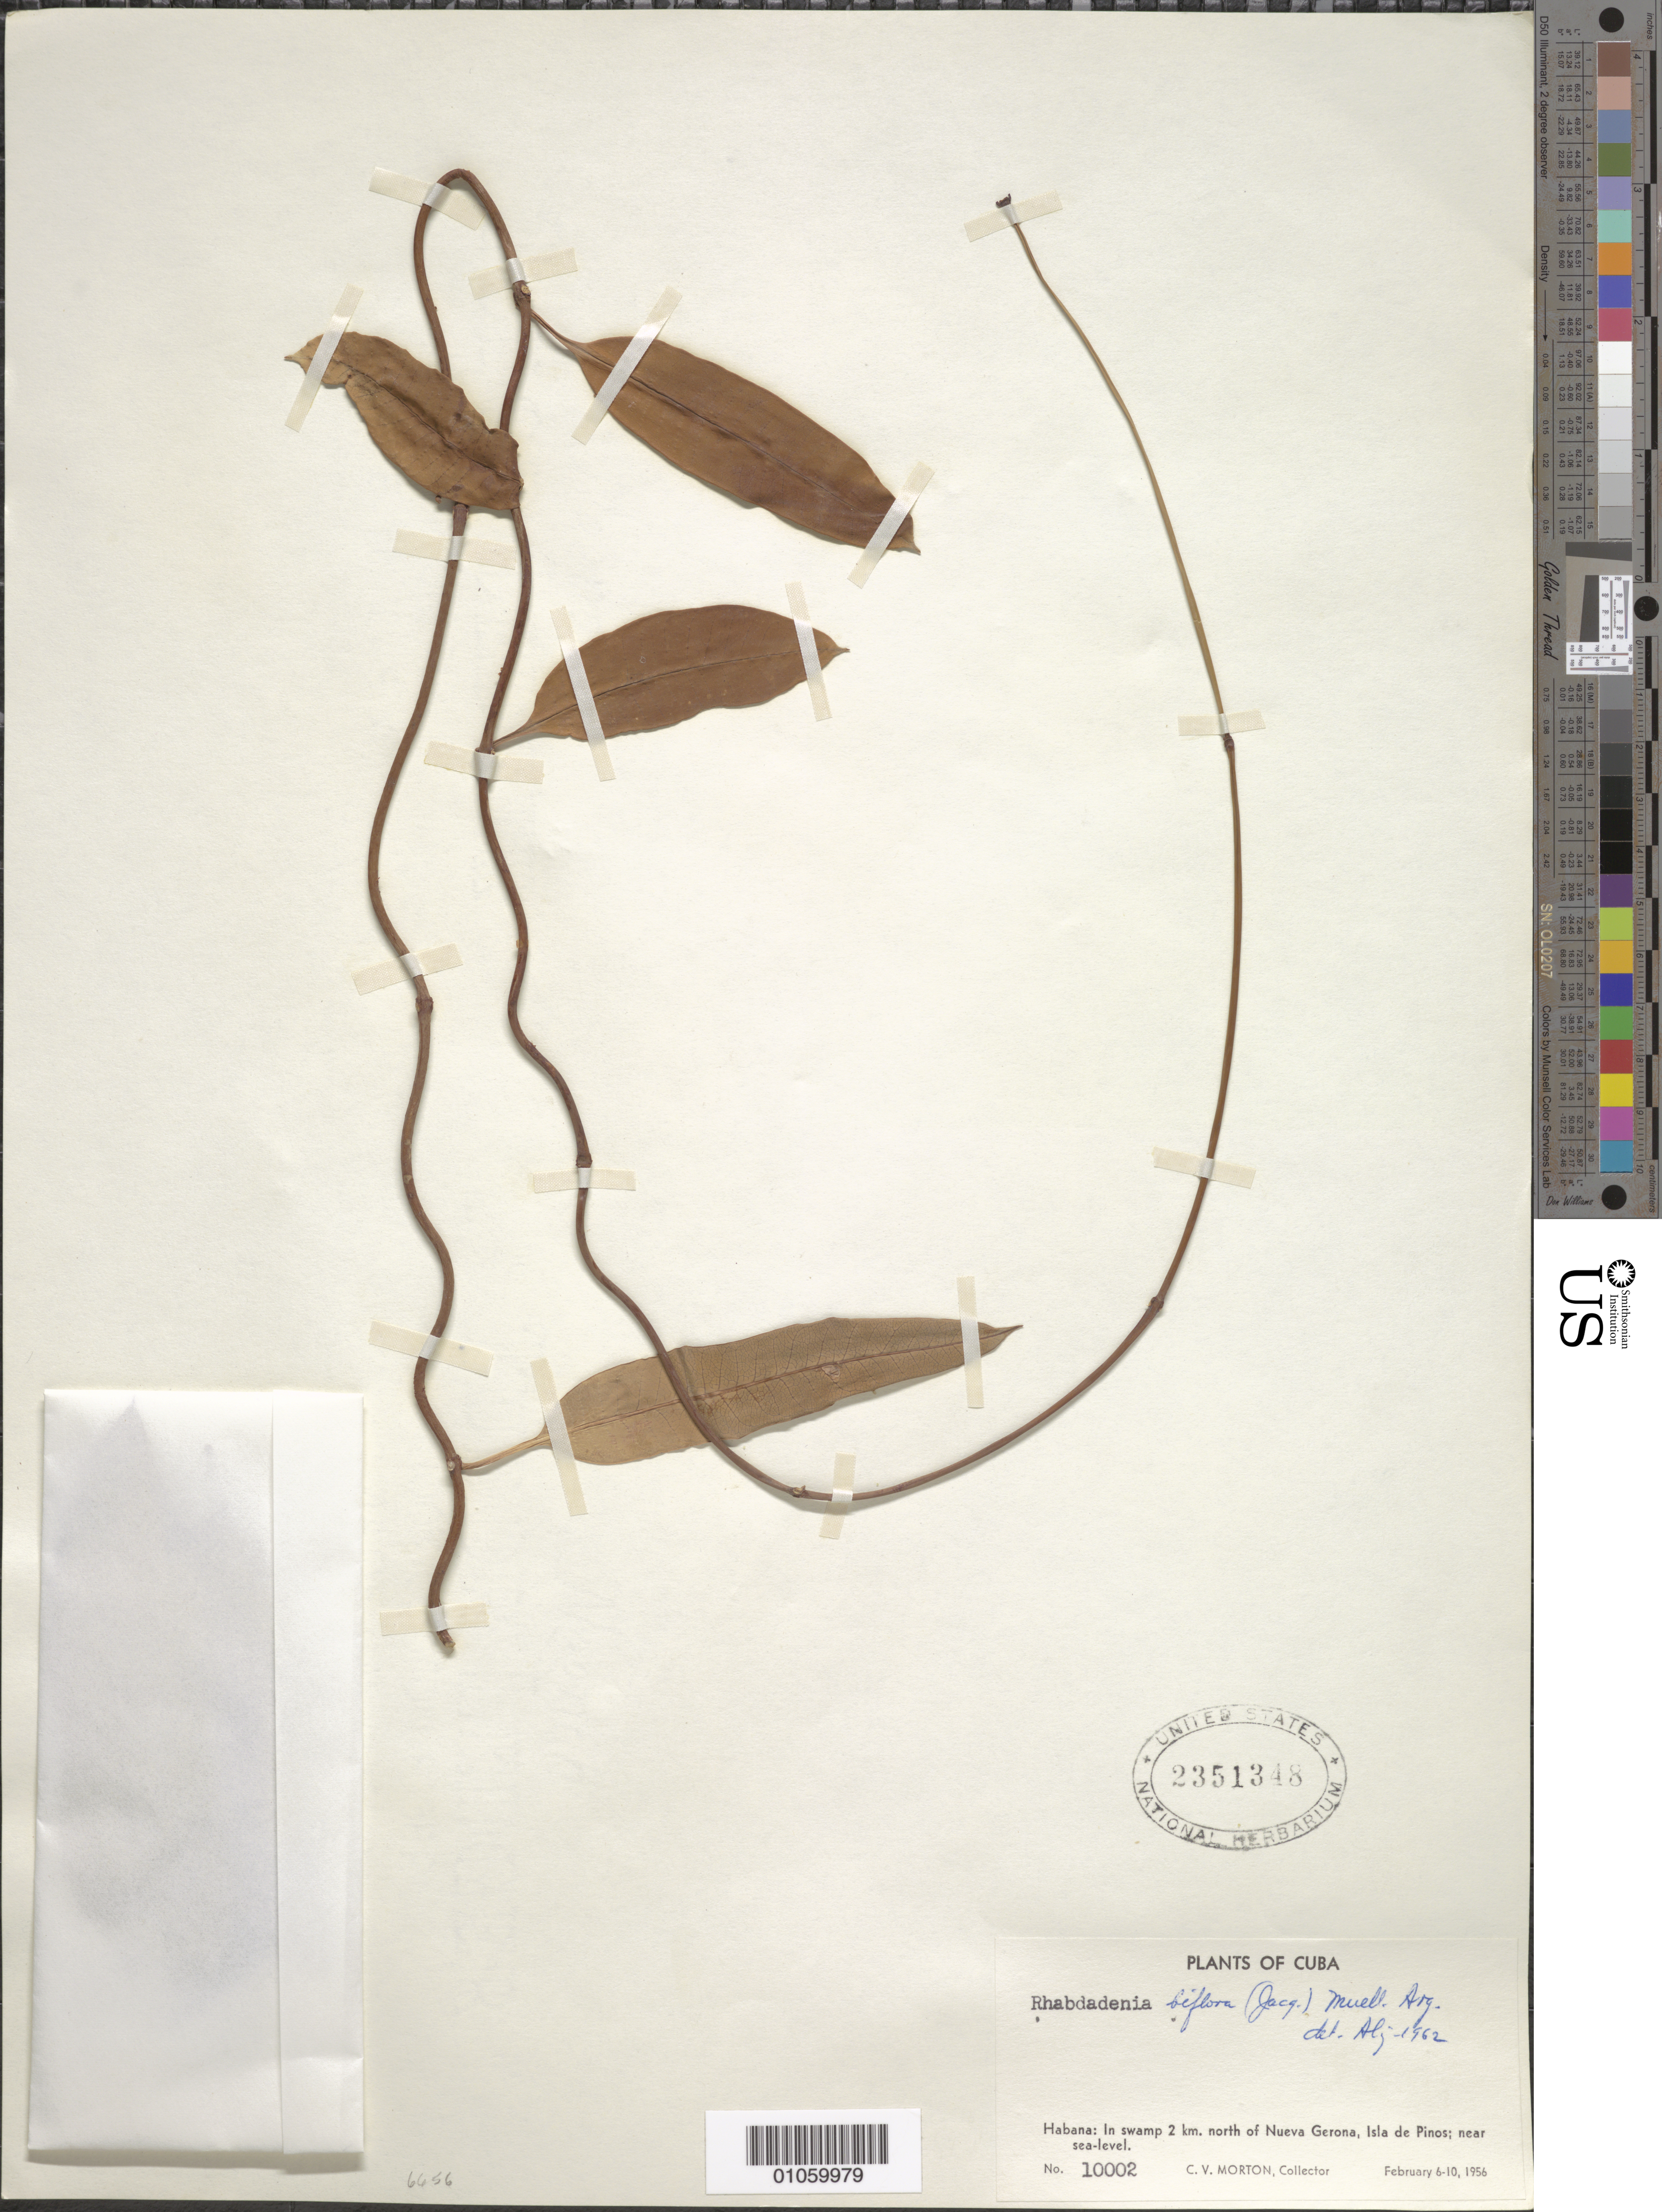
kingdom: Plantae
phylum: Tracheophyta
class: Magnoliopsida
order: Gentianales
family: Apocynaceae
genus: Rhabdadenia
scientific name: Rhabdadenia biflora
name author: (Jacq.) Müll. Arg.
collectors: C. V. Morton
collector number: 10002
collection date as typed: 06 Feb 1956 to 10 Feb 1956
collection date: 1956-02-06/1956-02-10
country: Cuba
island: Isla de la Juventud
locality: Isle of Pines, 2 km north of Nueva Gerona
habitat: swamp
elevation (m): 0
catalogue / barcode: US 2351348